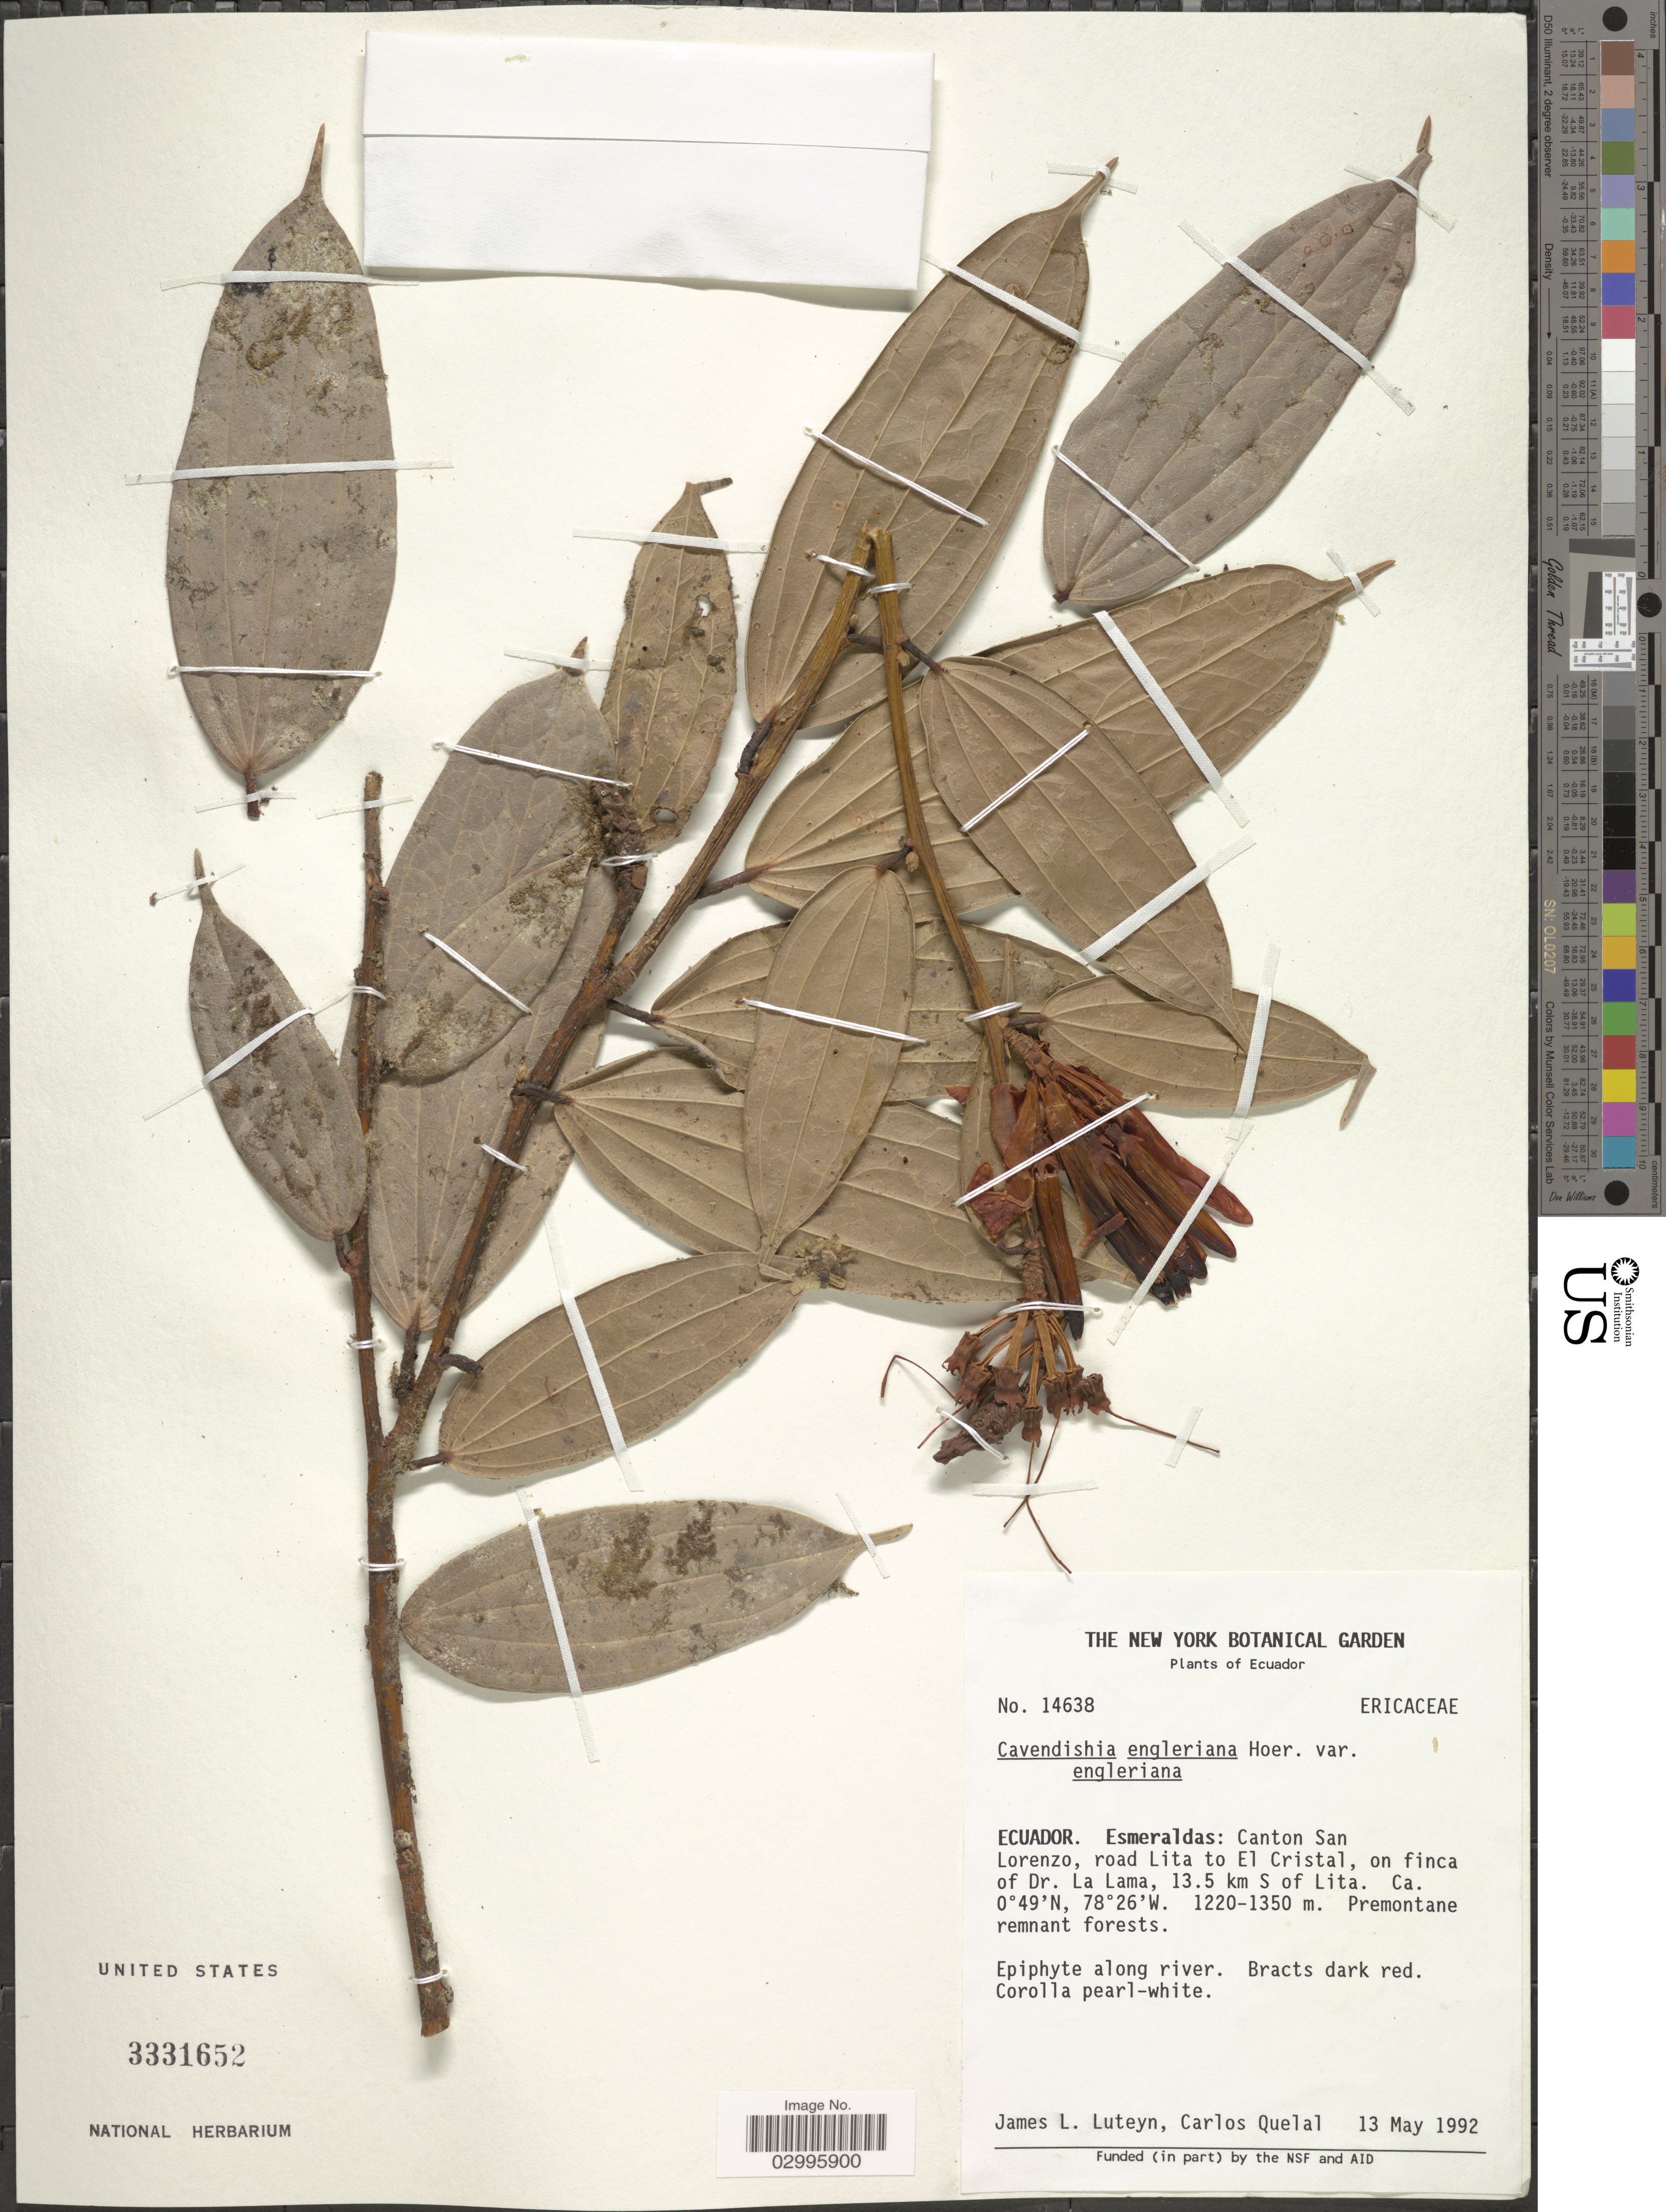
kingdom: Plantae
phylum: Tracheophyta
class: Magnoliopsida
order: Ericales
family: Ericaceae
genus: Cavendishia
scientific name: Cavendishia engleriana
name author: Hoerold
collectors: J. Luteyn & C. Quelal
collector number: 14638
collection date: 1992-05-13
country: Ecuador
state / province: Esmeraldas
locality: Canton San Lorenzo, road Lita to El Cristal, on finca of Dr. La Lama, 13.5 km S of Lita.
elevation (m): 1220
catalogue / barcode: US 3331652